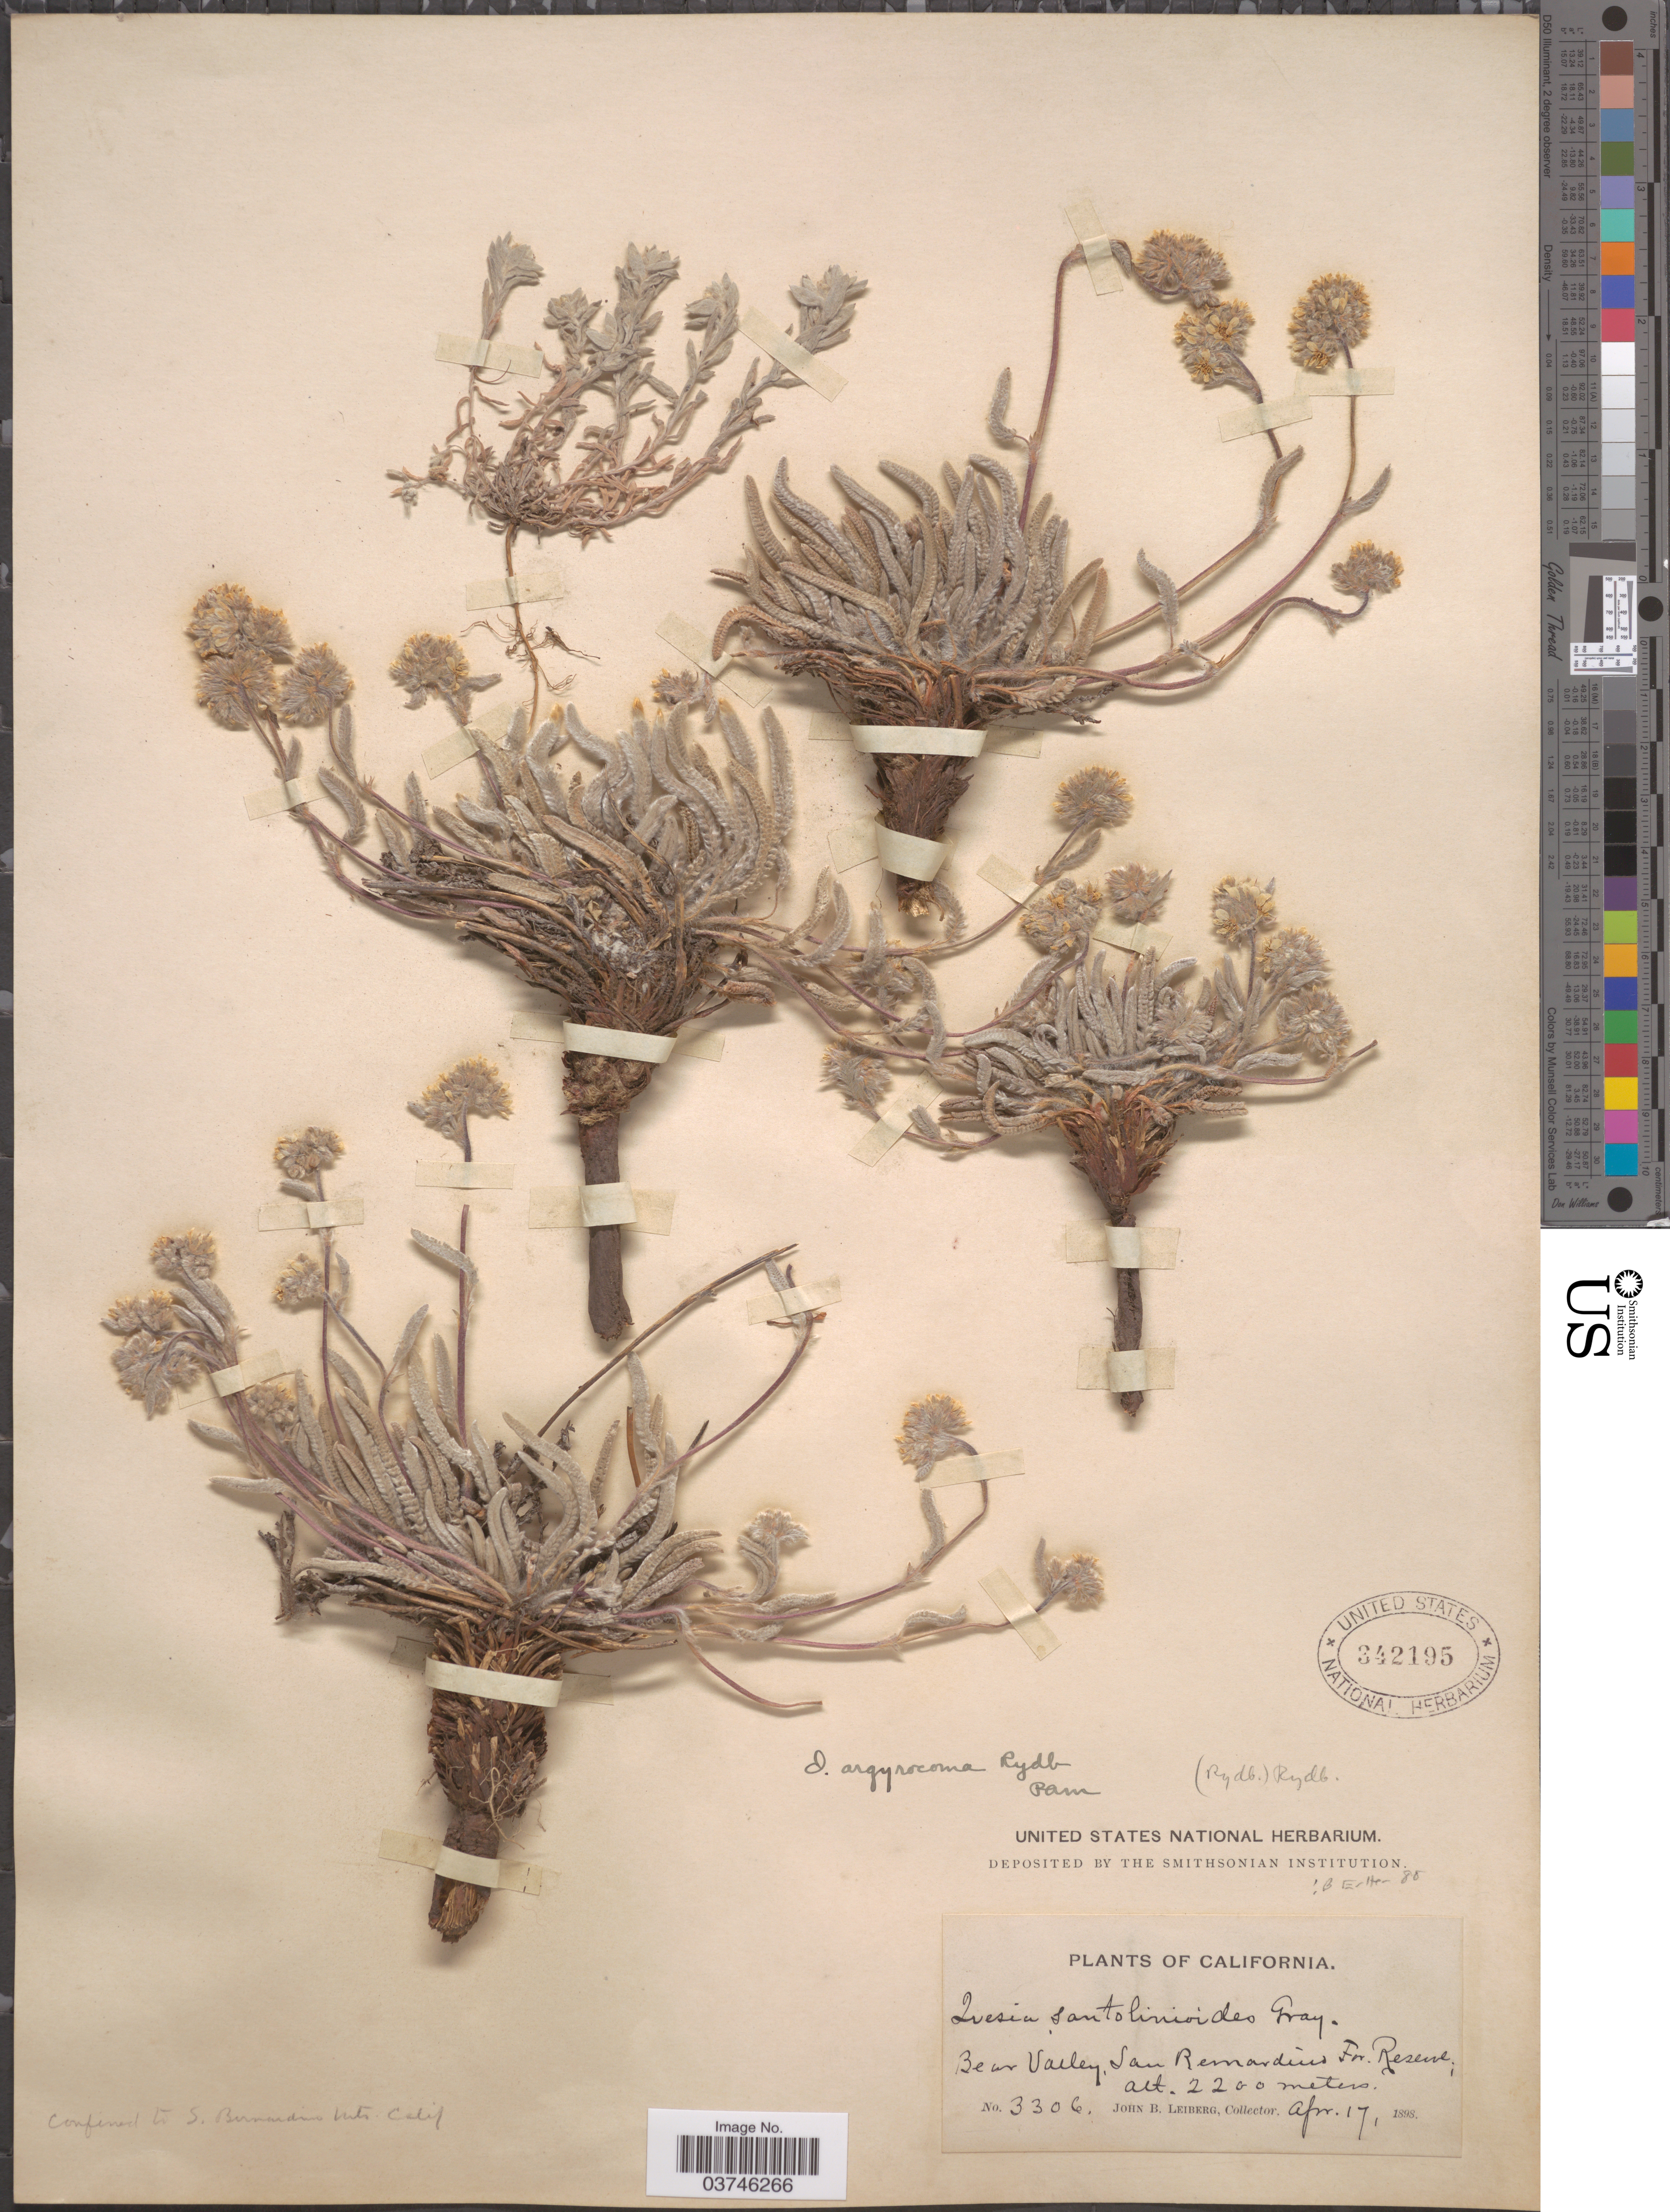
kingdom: Plantae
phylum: Tracheophyta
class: Magnoliopsida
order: Rosales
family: Rosaceae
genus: Potentilla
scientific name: Potentilla argyrocoma var. argyrocoma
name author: (Rydb.) Jeps.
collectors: J. B. Leiberg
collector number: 3306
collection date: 1898-04-17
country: United States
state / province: California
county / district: San Bernardino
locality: Bear Valley, San Bernardino For. Reserve.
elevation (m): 2200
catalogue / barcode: US 342195